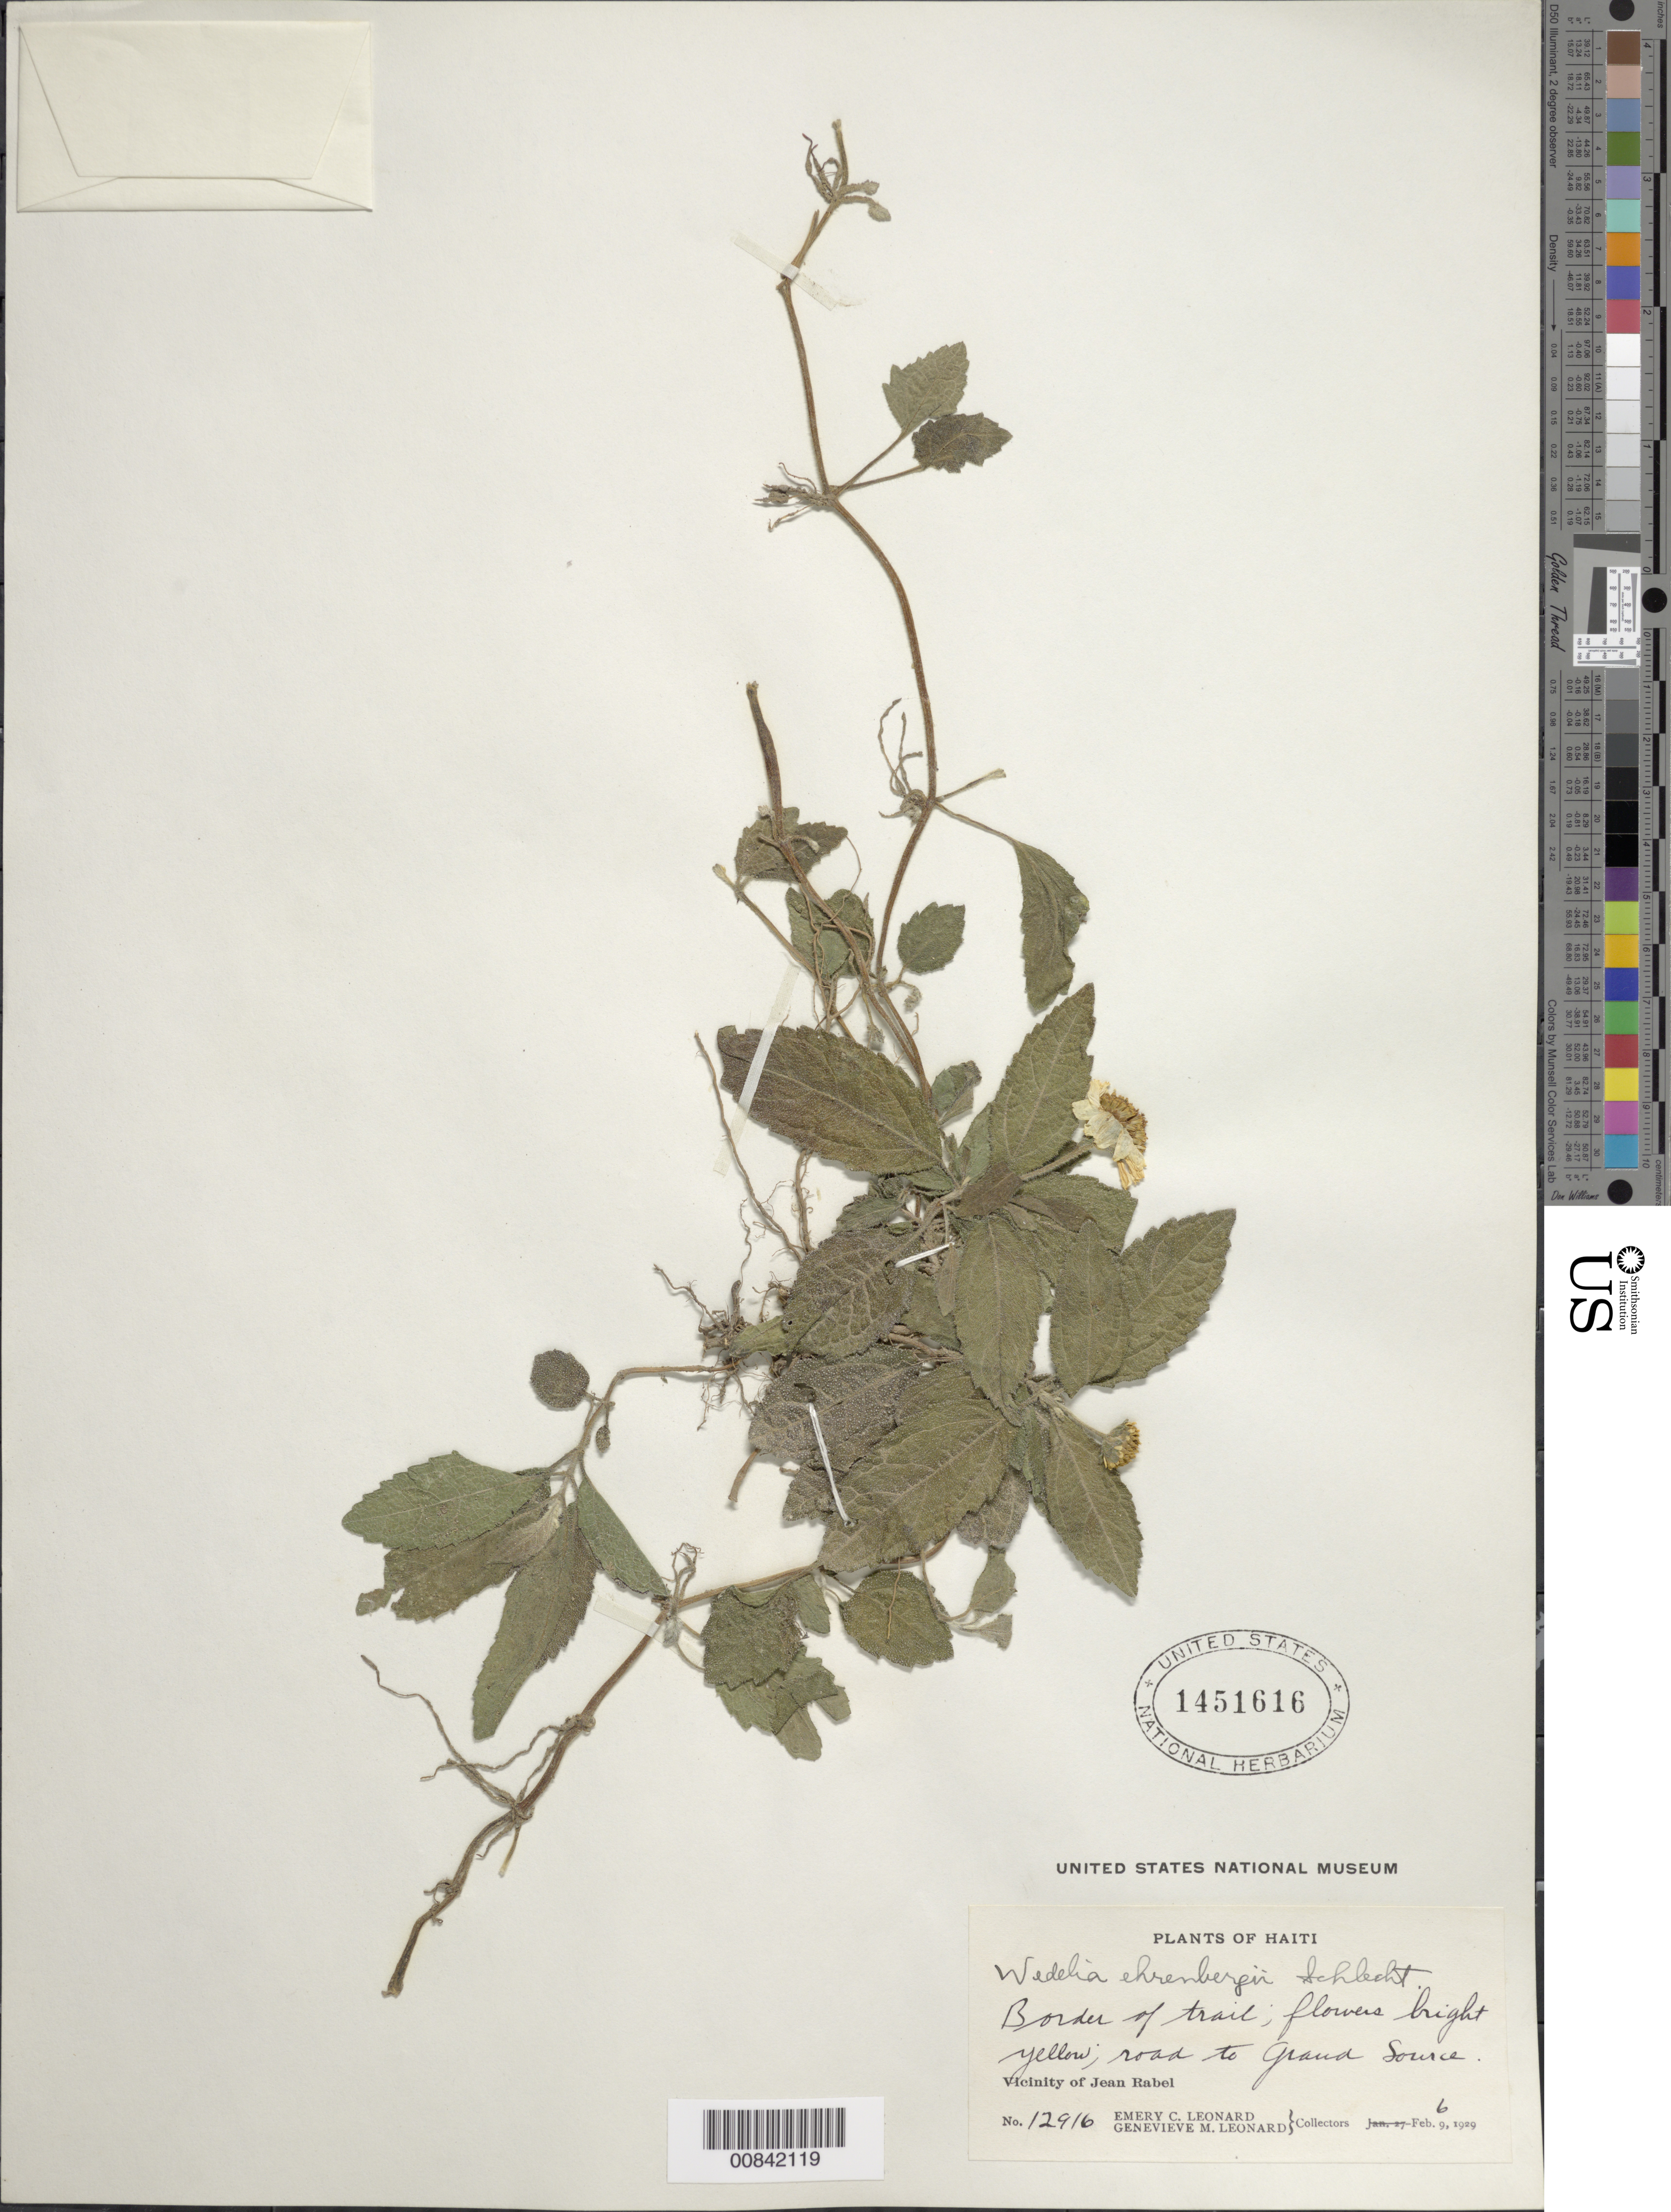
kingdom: Plantae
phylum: Tracheophyta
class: Magnoliopsida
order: Asterales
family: Asteraceae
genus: Wedelia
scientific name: Wedelia ehrenbergii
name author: Less.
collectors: E. C. Leonard & G. M. Leonard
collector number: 12916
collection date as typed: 06 Feb 1929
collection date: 1929-02-06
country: Haiti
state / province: Nord-Ouest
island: Hispaniola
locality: Vicinity of Jean Rabel, road to Grand Source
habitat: Border of trail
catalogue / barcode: US 1451616